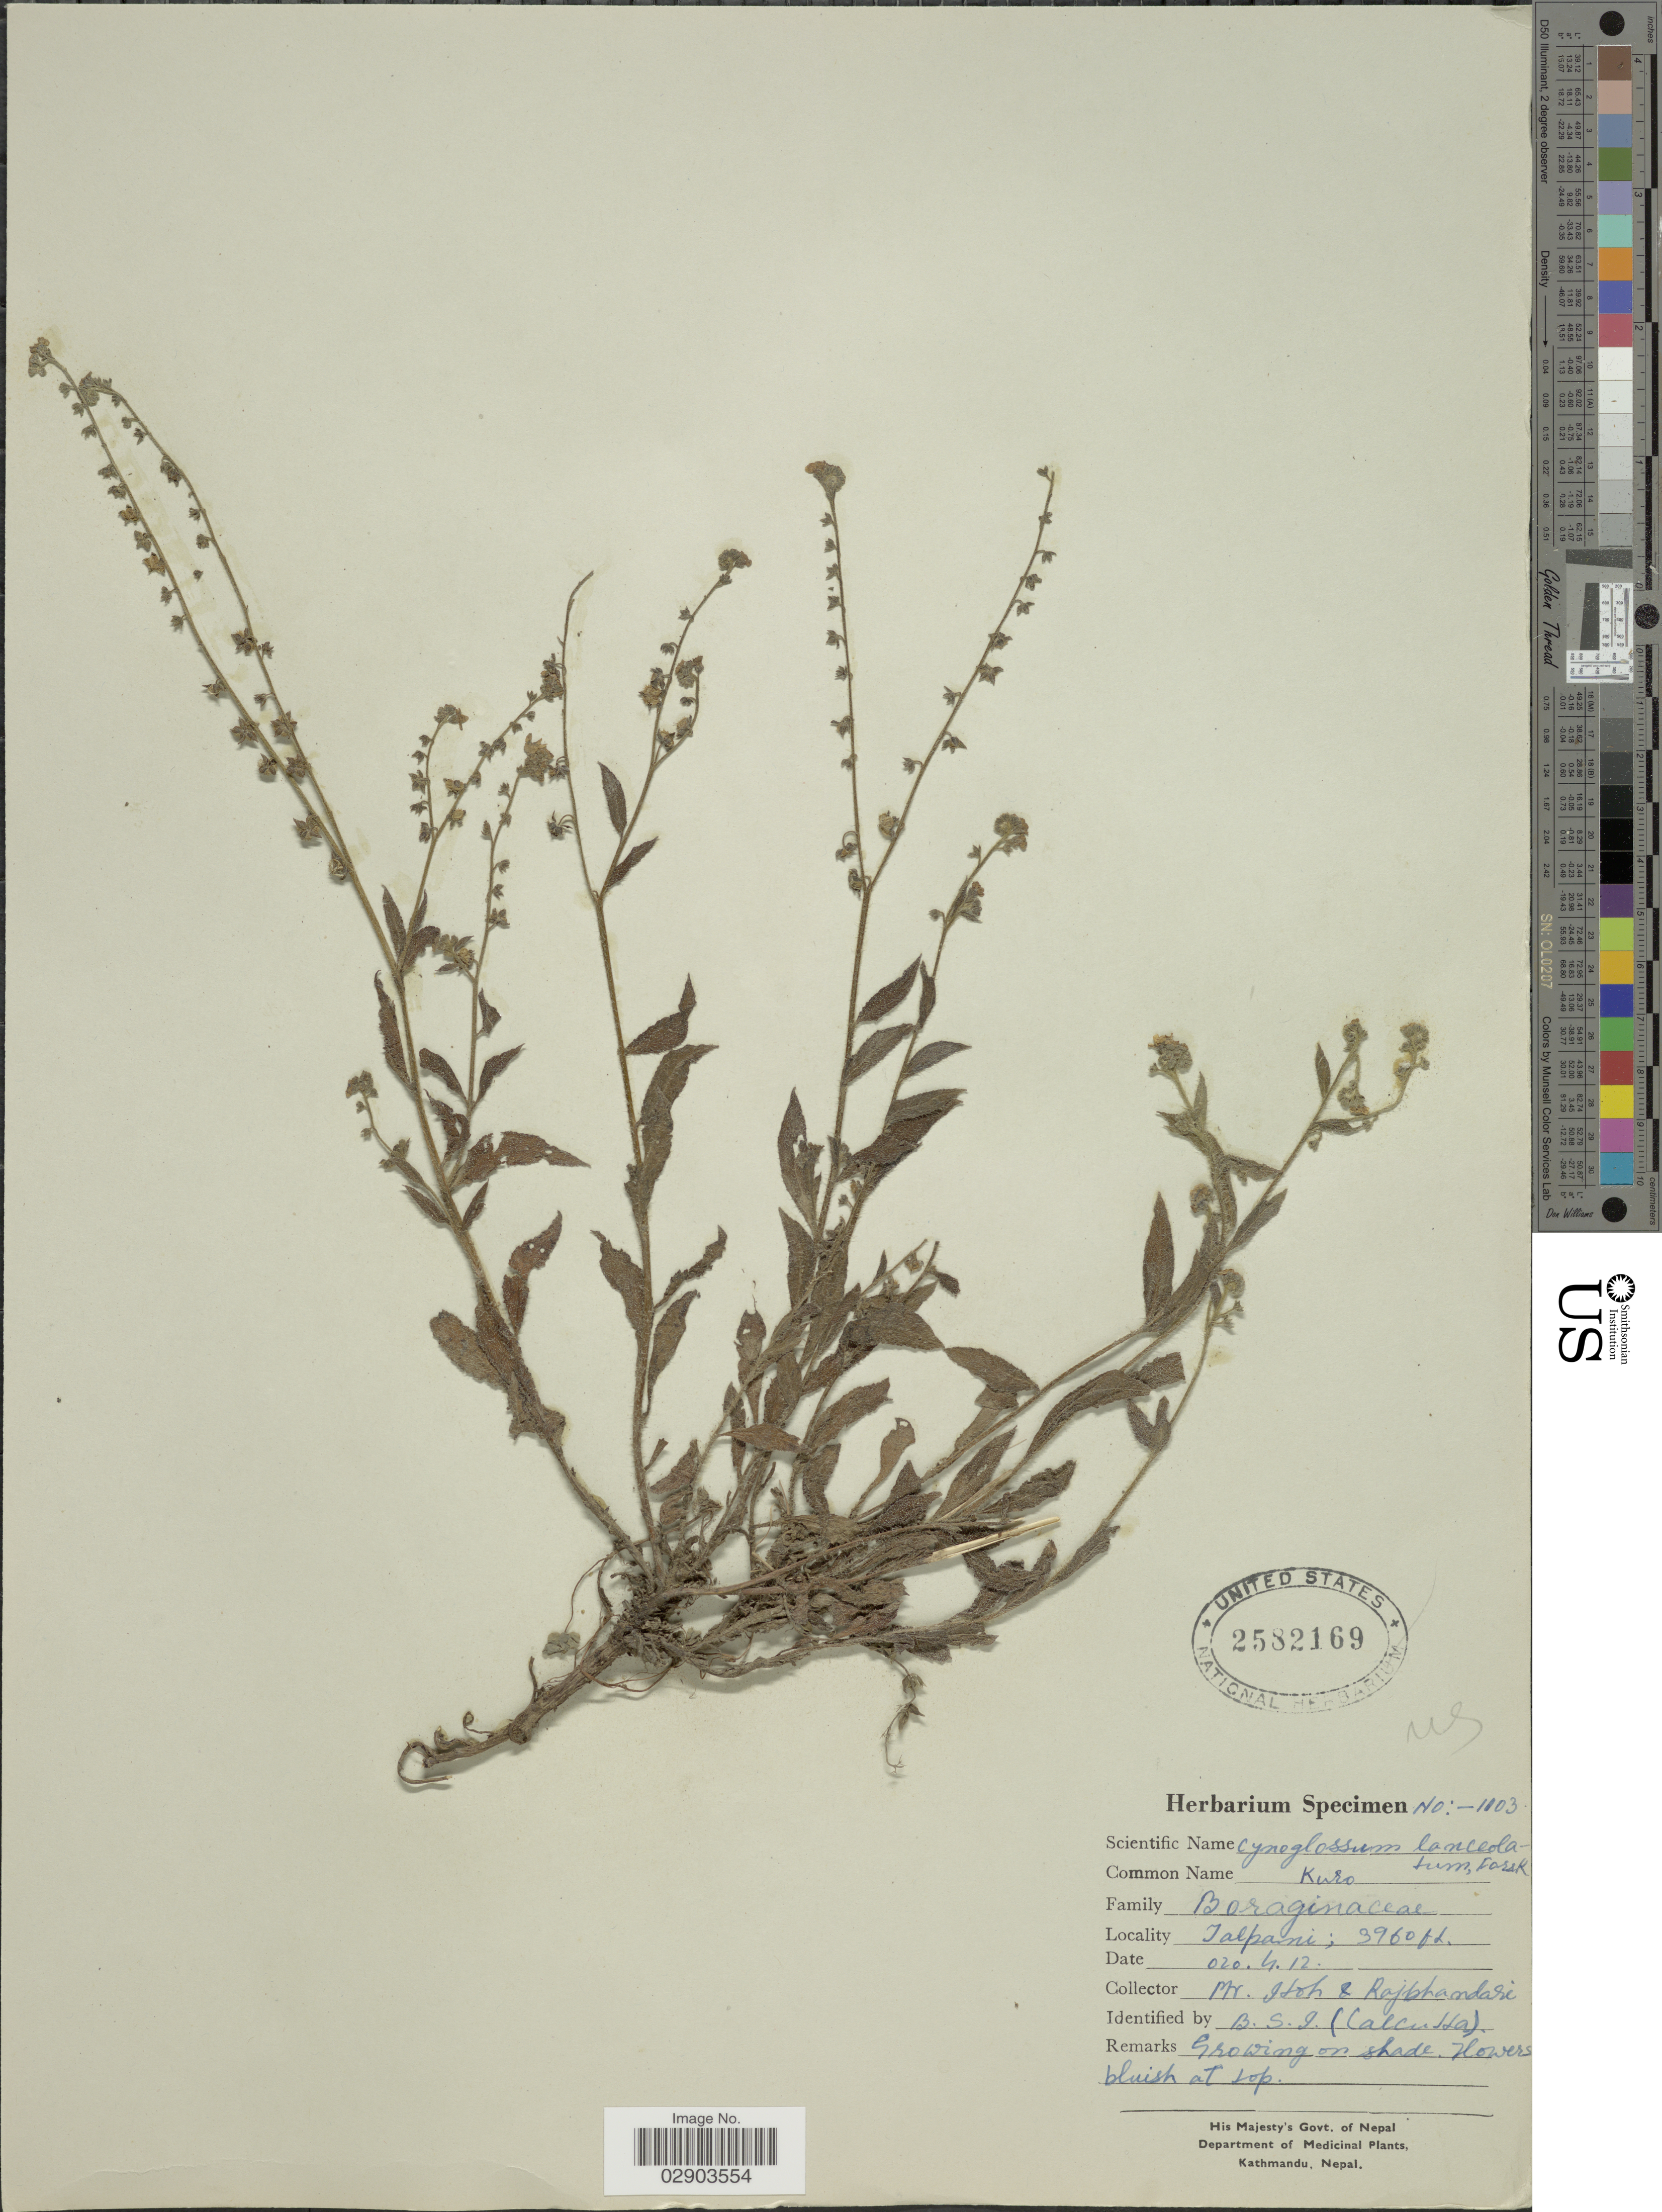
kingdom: Plantae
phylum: Tracheophyta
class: Magnoliopsida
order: Boraginales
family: Boraginaceae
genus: Cynoglossum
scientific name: Cynoglossum lanceolatum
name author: Forssk.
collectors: -. Itoh & Rajbhandari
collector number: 1103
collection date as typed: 020.4.12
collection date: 1963-04-12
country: Romania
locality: Talpani.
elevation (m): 1207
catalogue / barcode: US 2582169